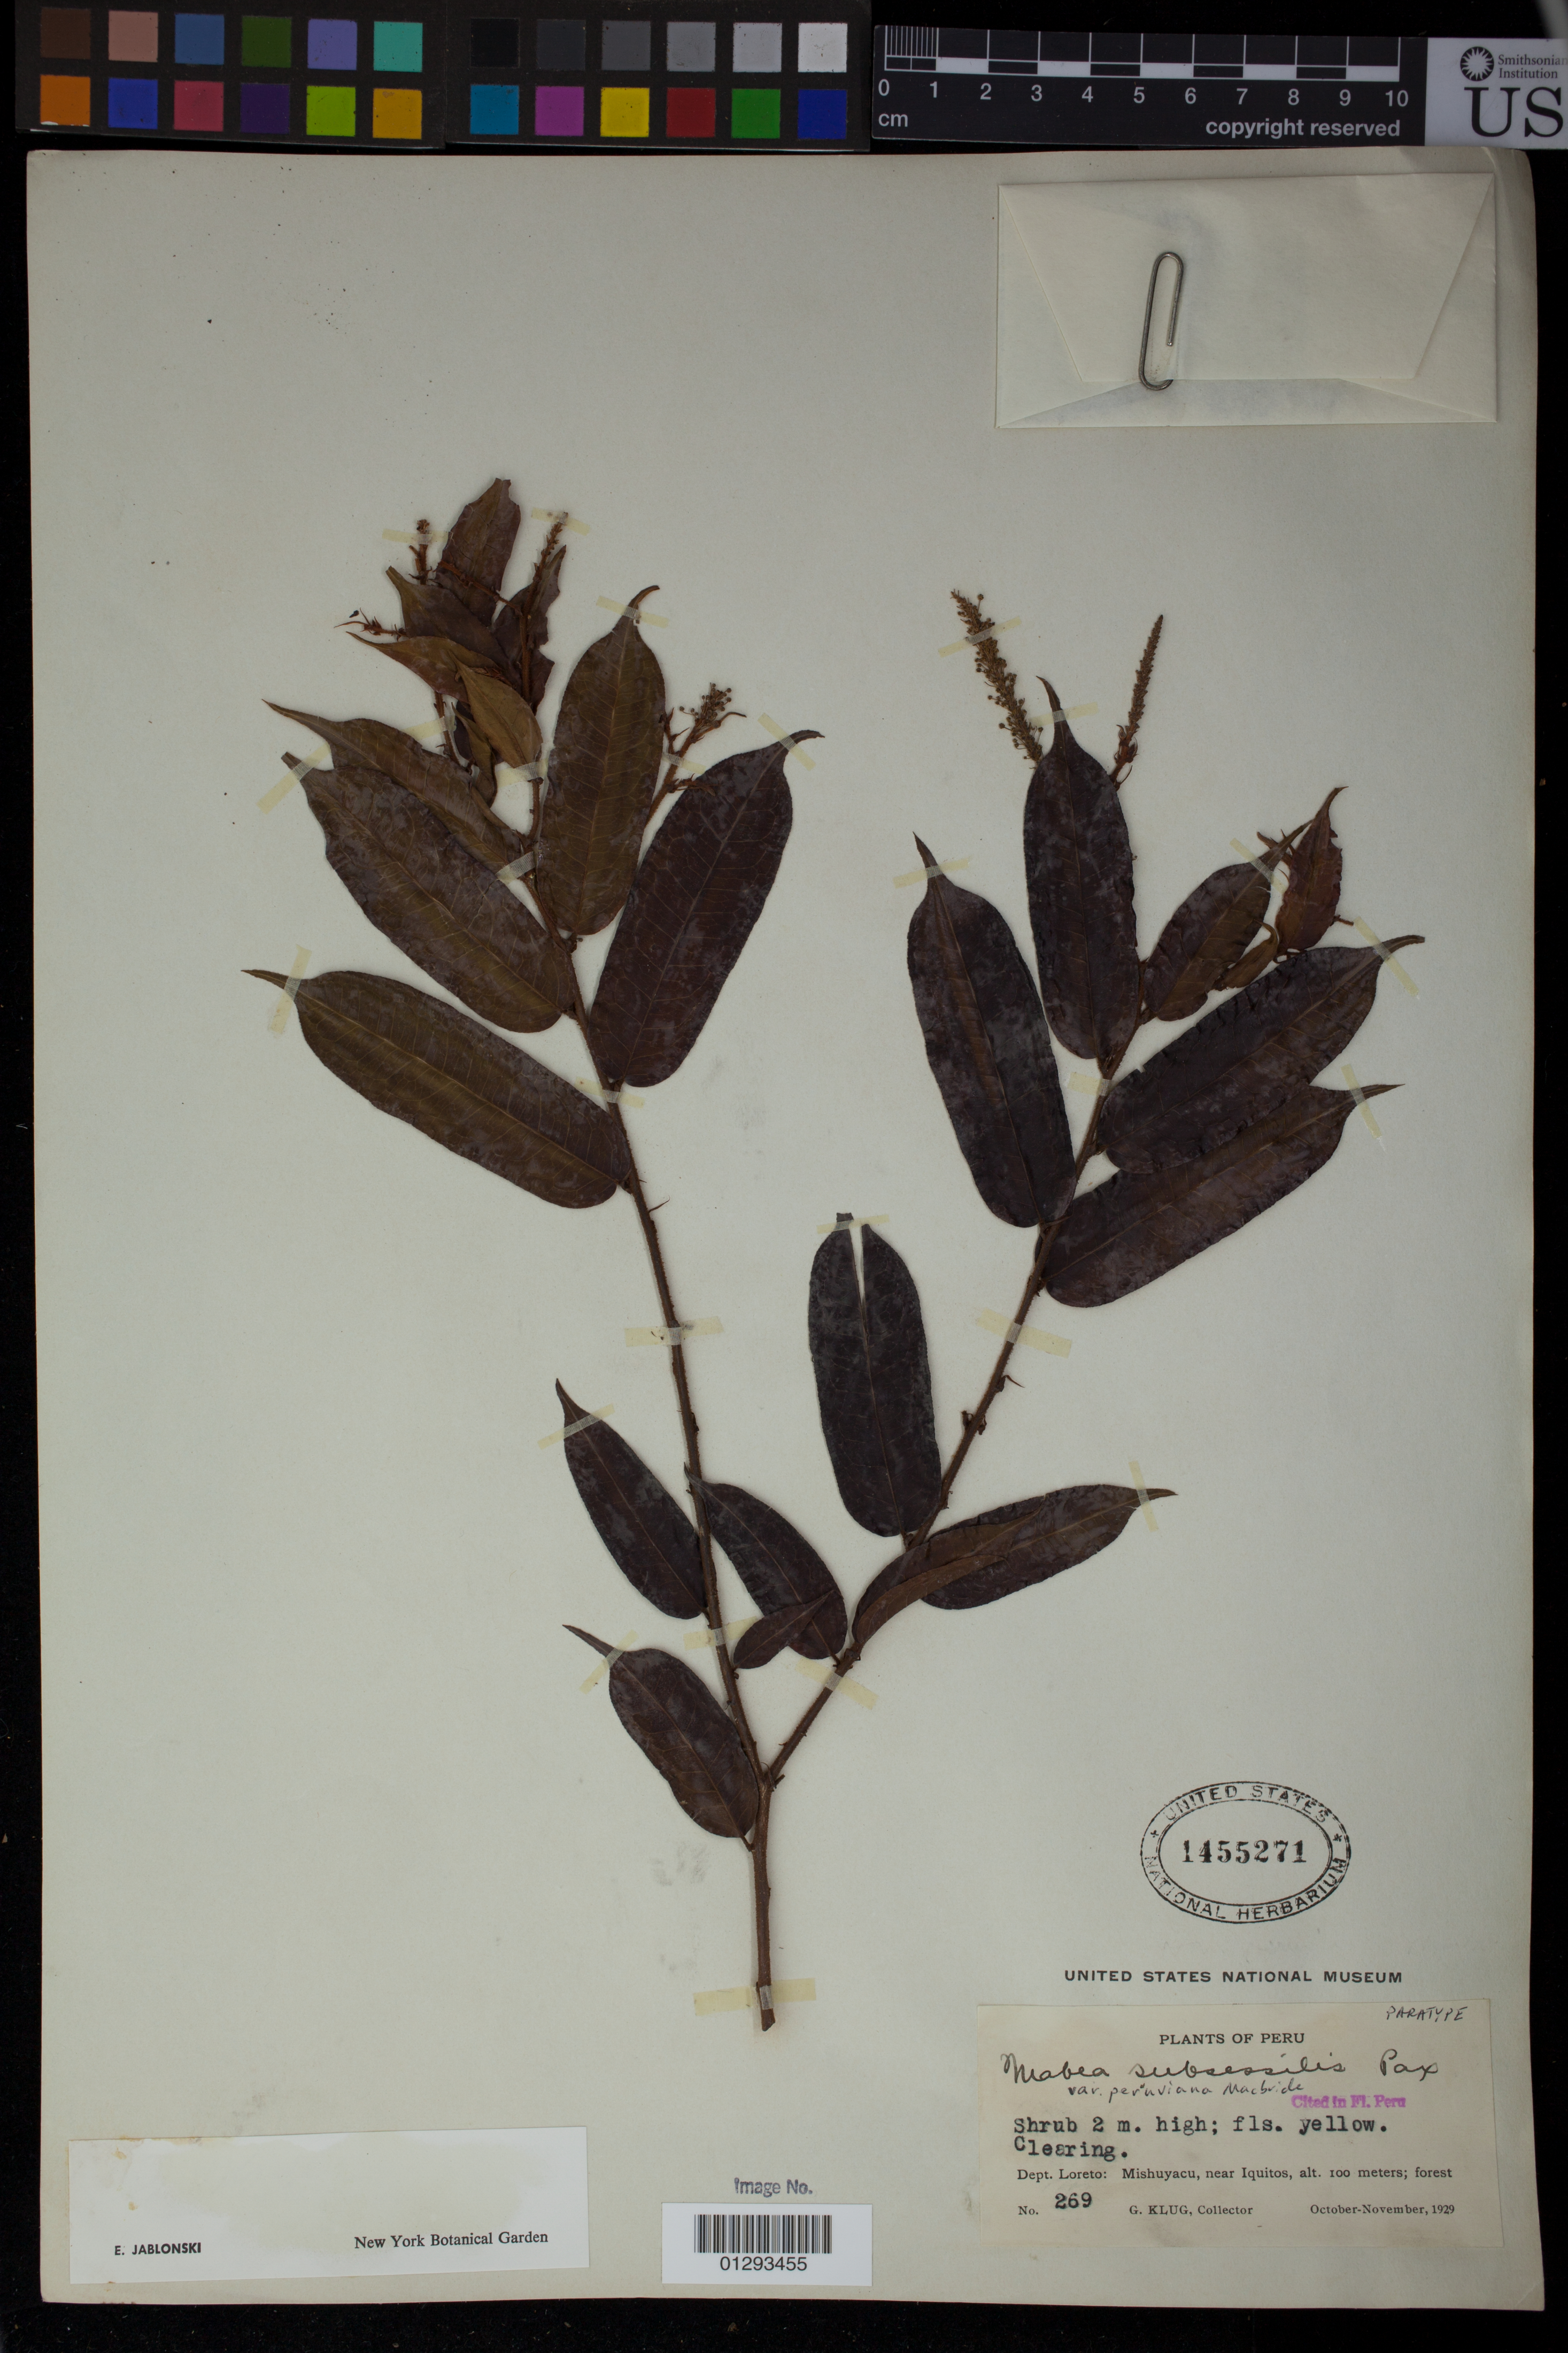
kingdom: Plantae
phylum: Tracheophyta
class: Magnoliopsida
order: Malpighiales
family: Euphorbiaceae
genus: Mabea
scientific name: Mabea subsessilis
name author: Pax & K. Hoffm.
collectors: G. Klug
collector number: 269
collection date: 1929-10/1929-11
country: Peru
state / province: Loreto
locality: Mishuyacu, near Iquitos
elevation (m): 100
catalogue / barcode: US 1455271